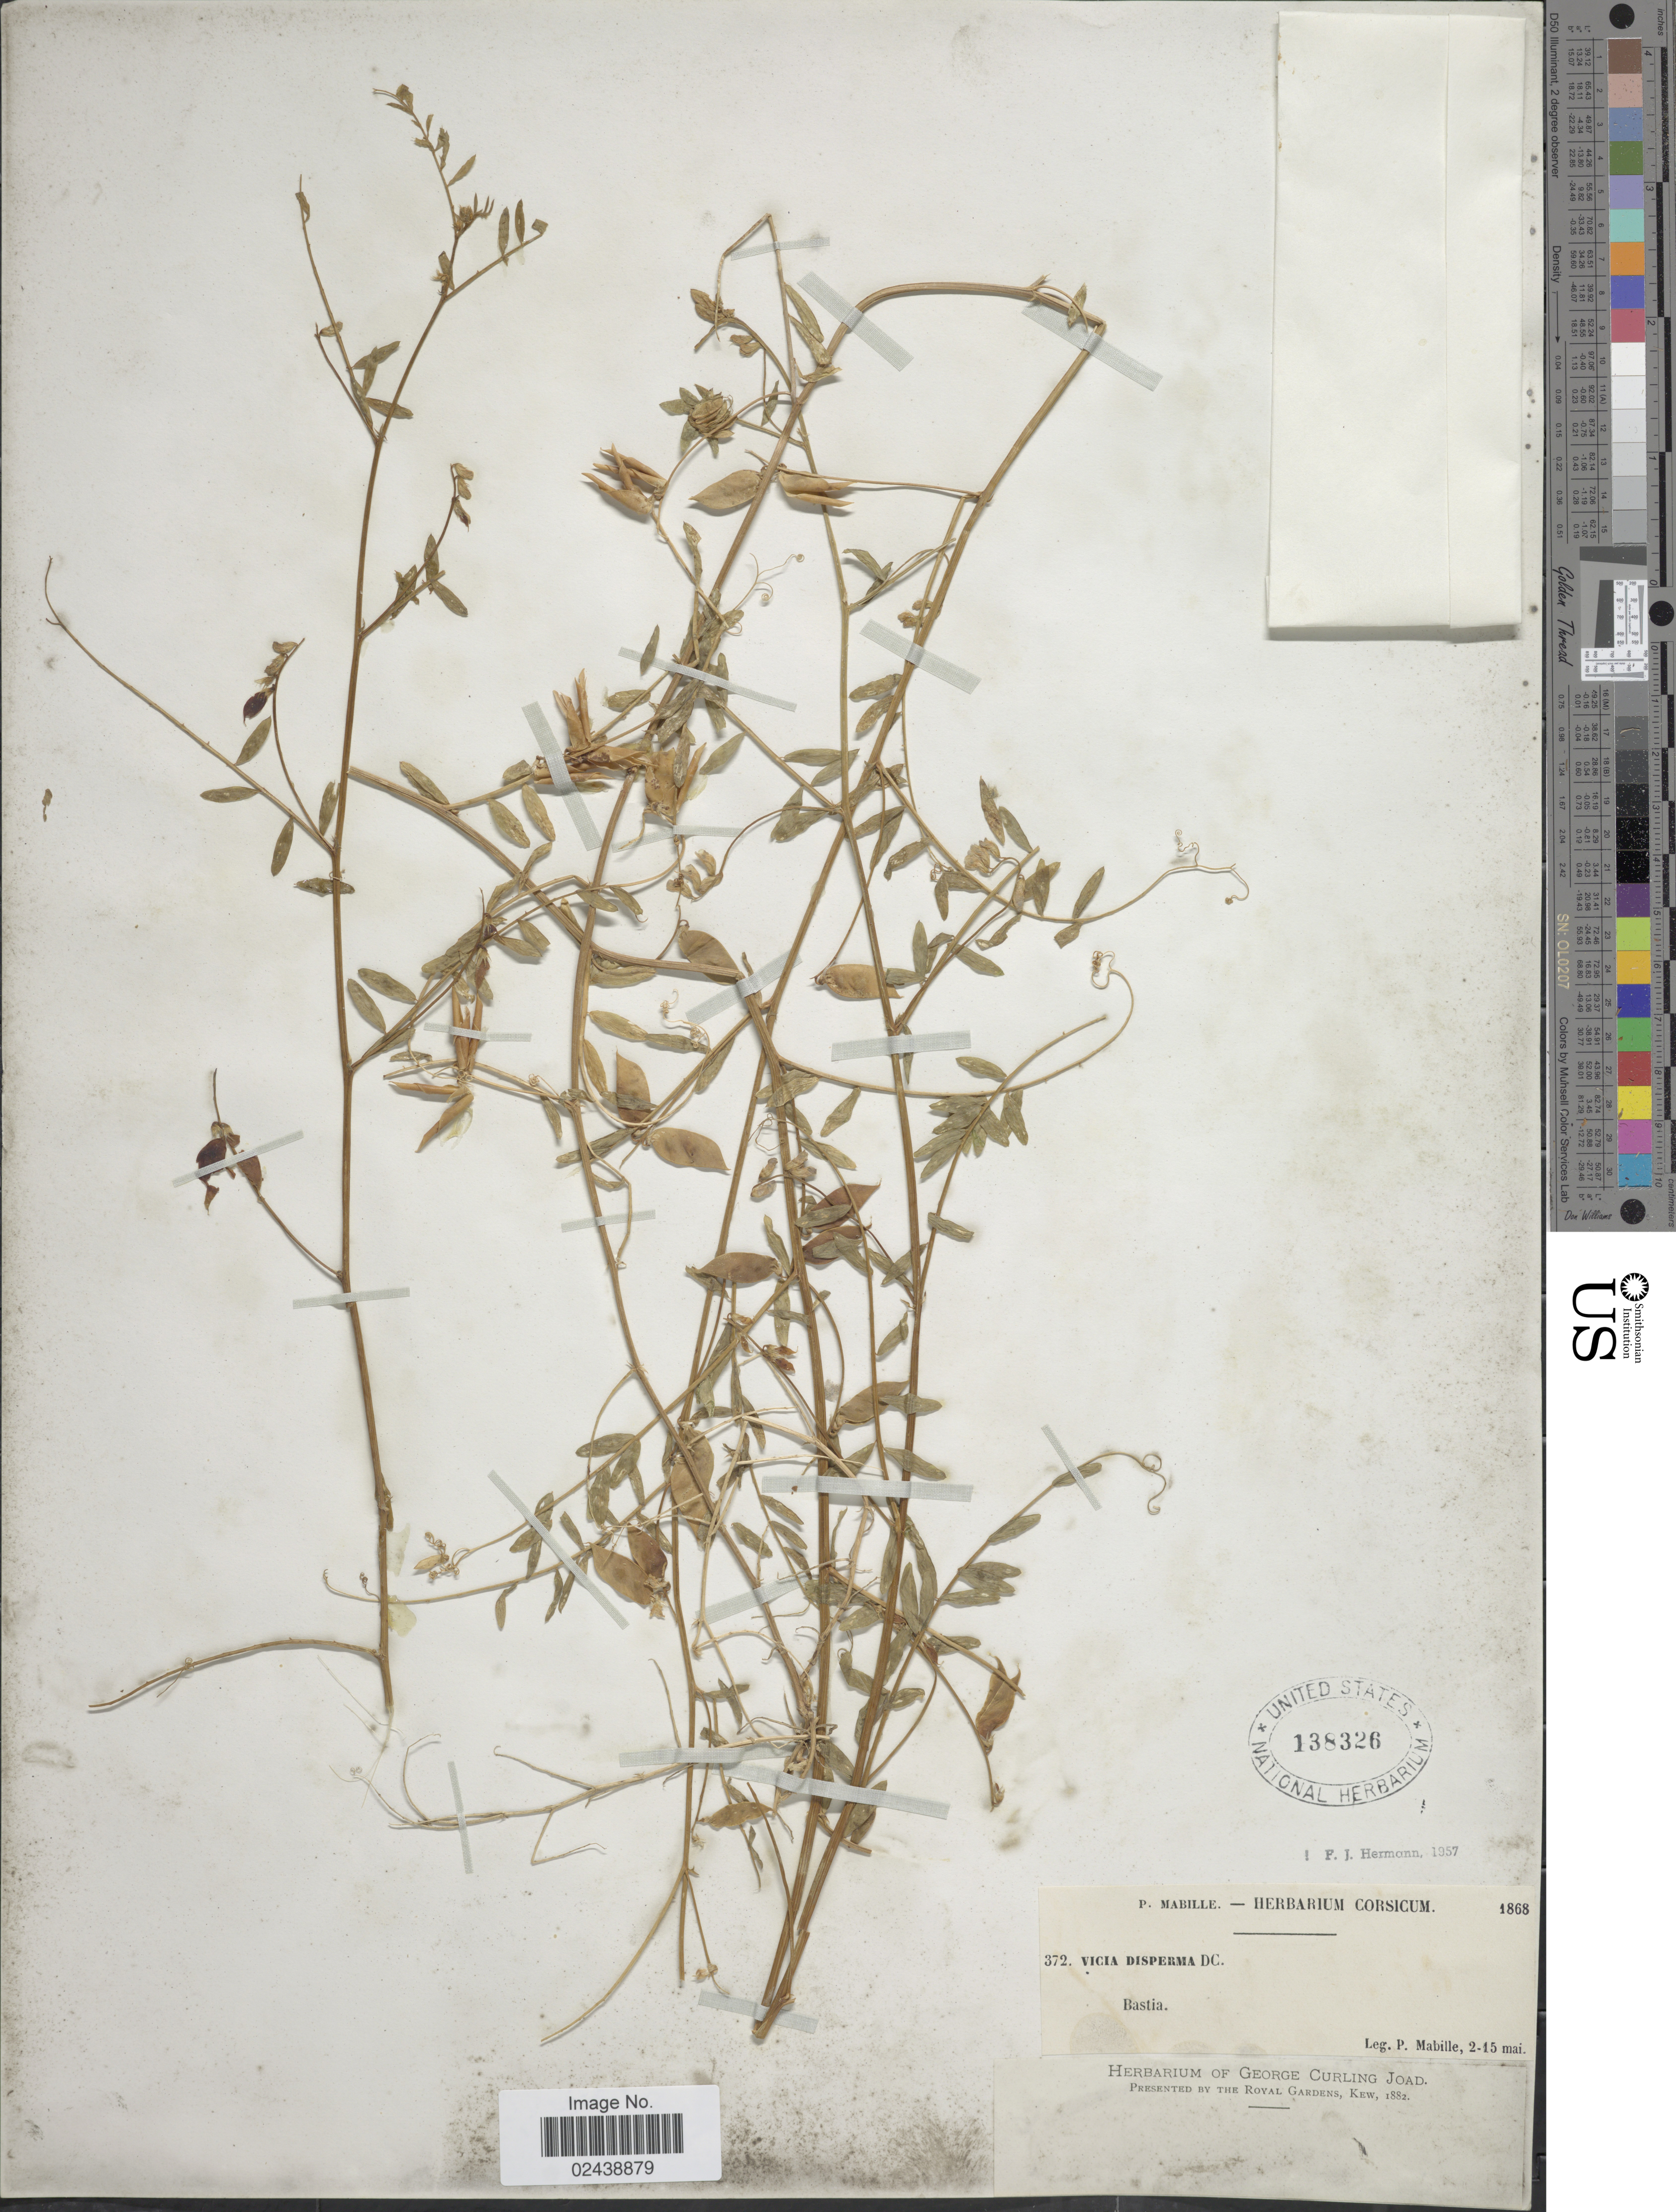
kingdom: Plantae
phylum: Tracheophyta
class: Magnoliopsida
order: Fabales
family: Fabaceae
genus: Vicia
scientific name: Vicia disperma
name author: DC.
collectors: P. Mabille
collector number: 372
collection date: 1868-05-02/1868-05-15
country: France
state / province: Corsica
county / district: Haute-Corse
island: Corse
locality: Bastia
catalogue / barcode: US 138326